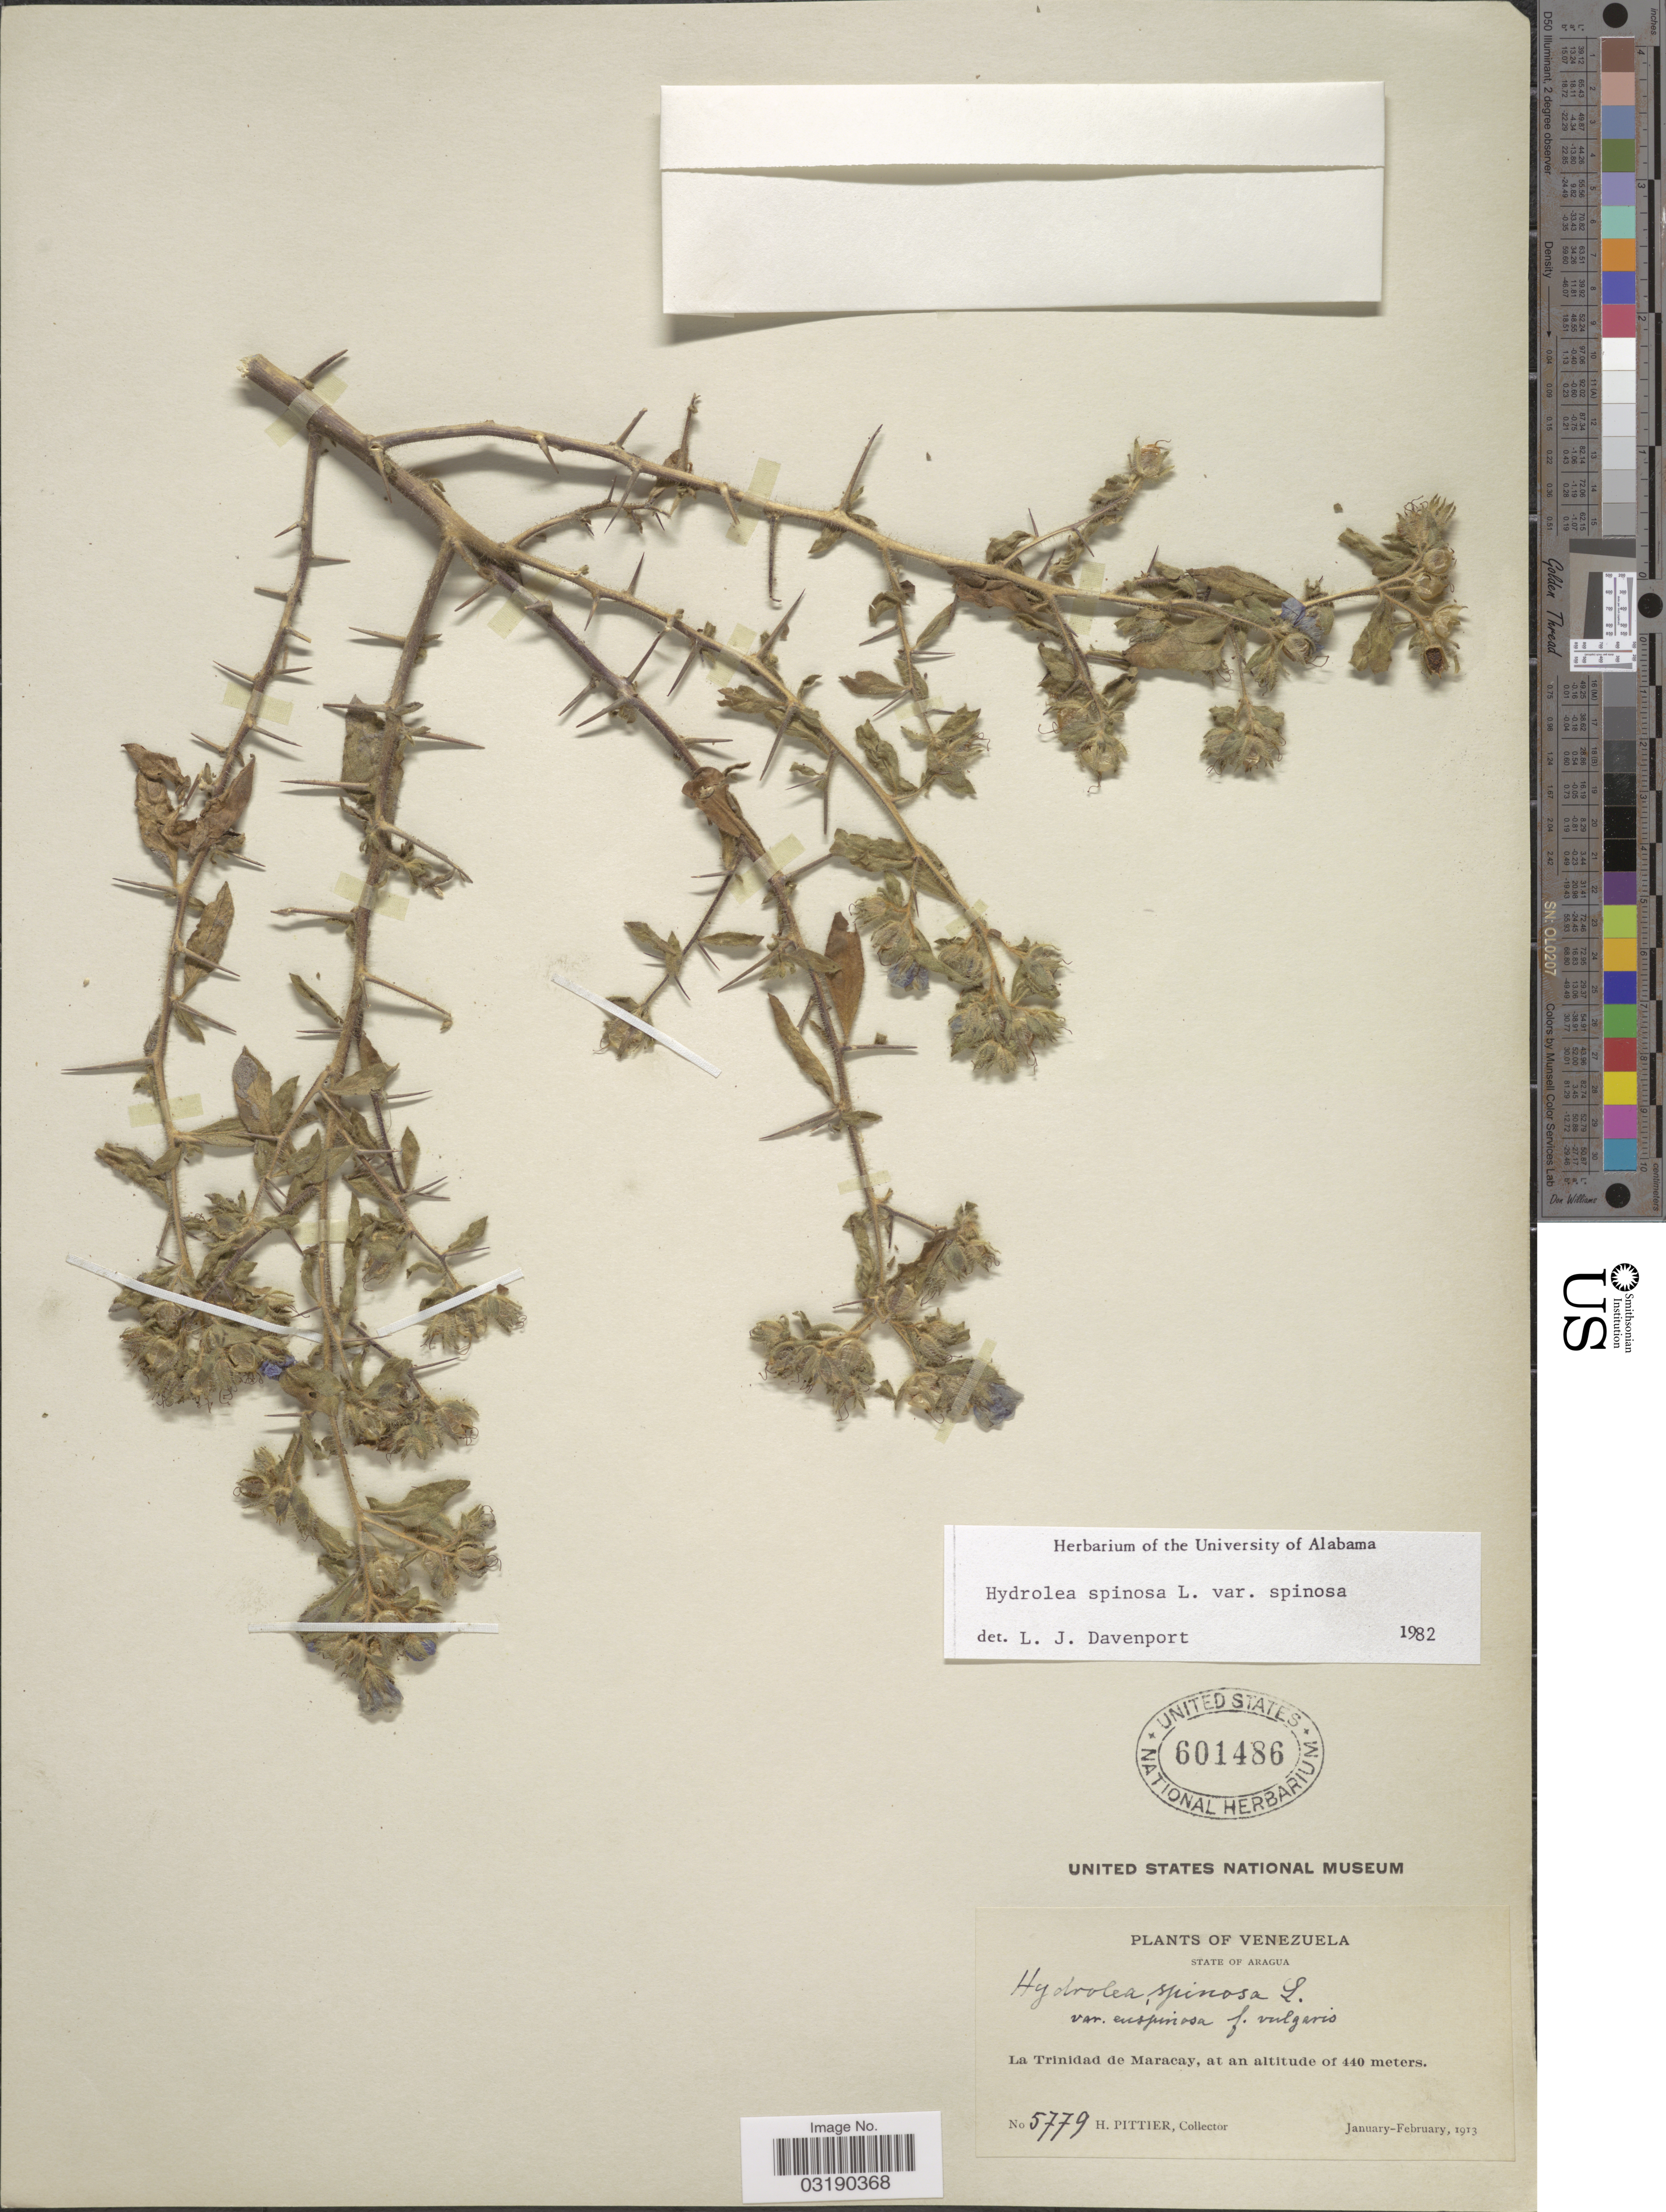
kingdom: Plantae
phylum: Tracheophyta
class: Magnoliopsida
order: Solanales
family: Hydroleaceae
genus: Hydrolea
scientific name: Hydrolea spinosa var. spinosa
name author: L.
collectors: H. F. Pittier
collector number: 5779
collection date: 1913-01/1913-02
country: Venezuela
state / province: Aragua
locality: La Trinidad de Maracay.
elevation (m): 440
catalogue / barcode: US 601486